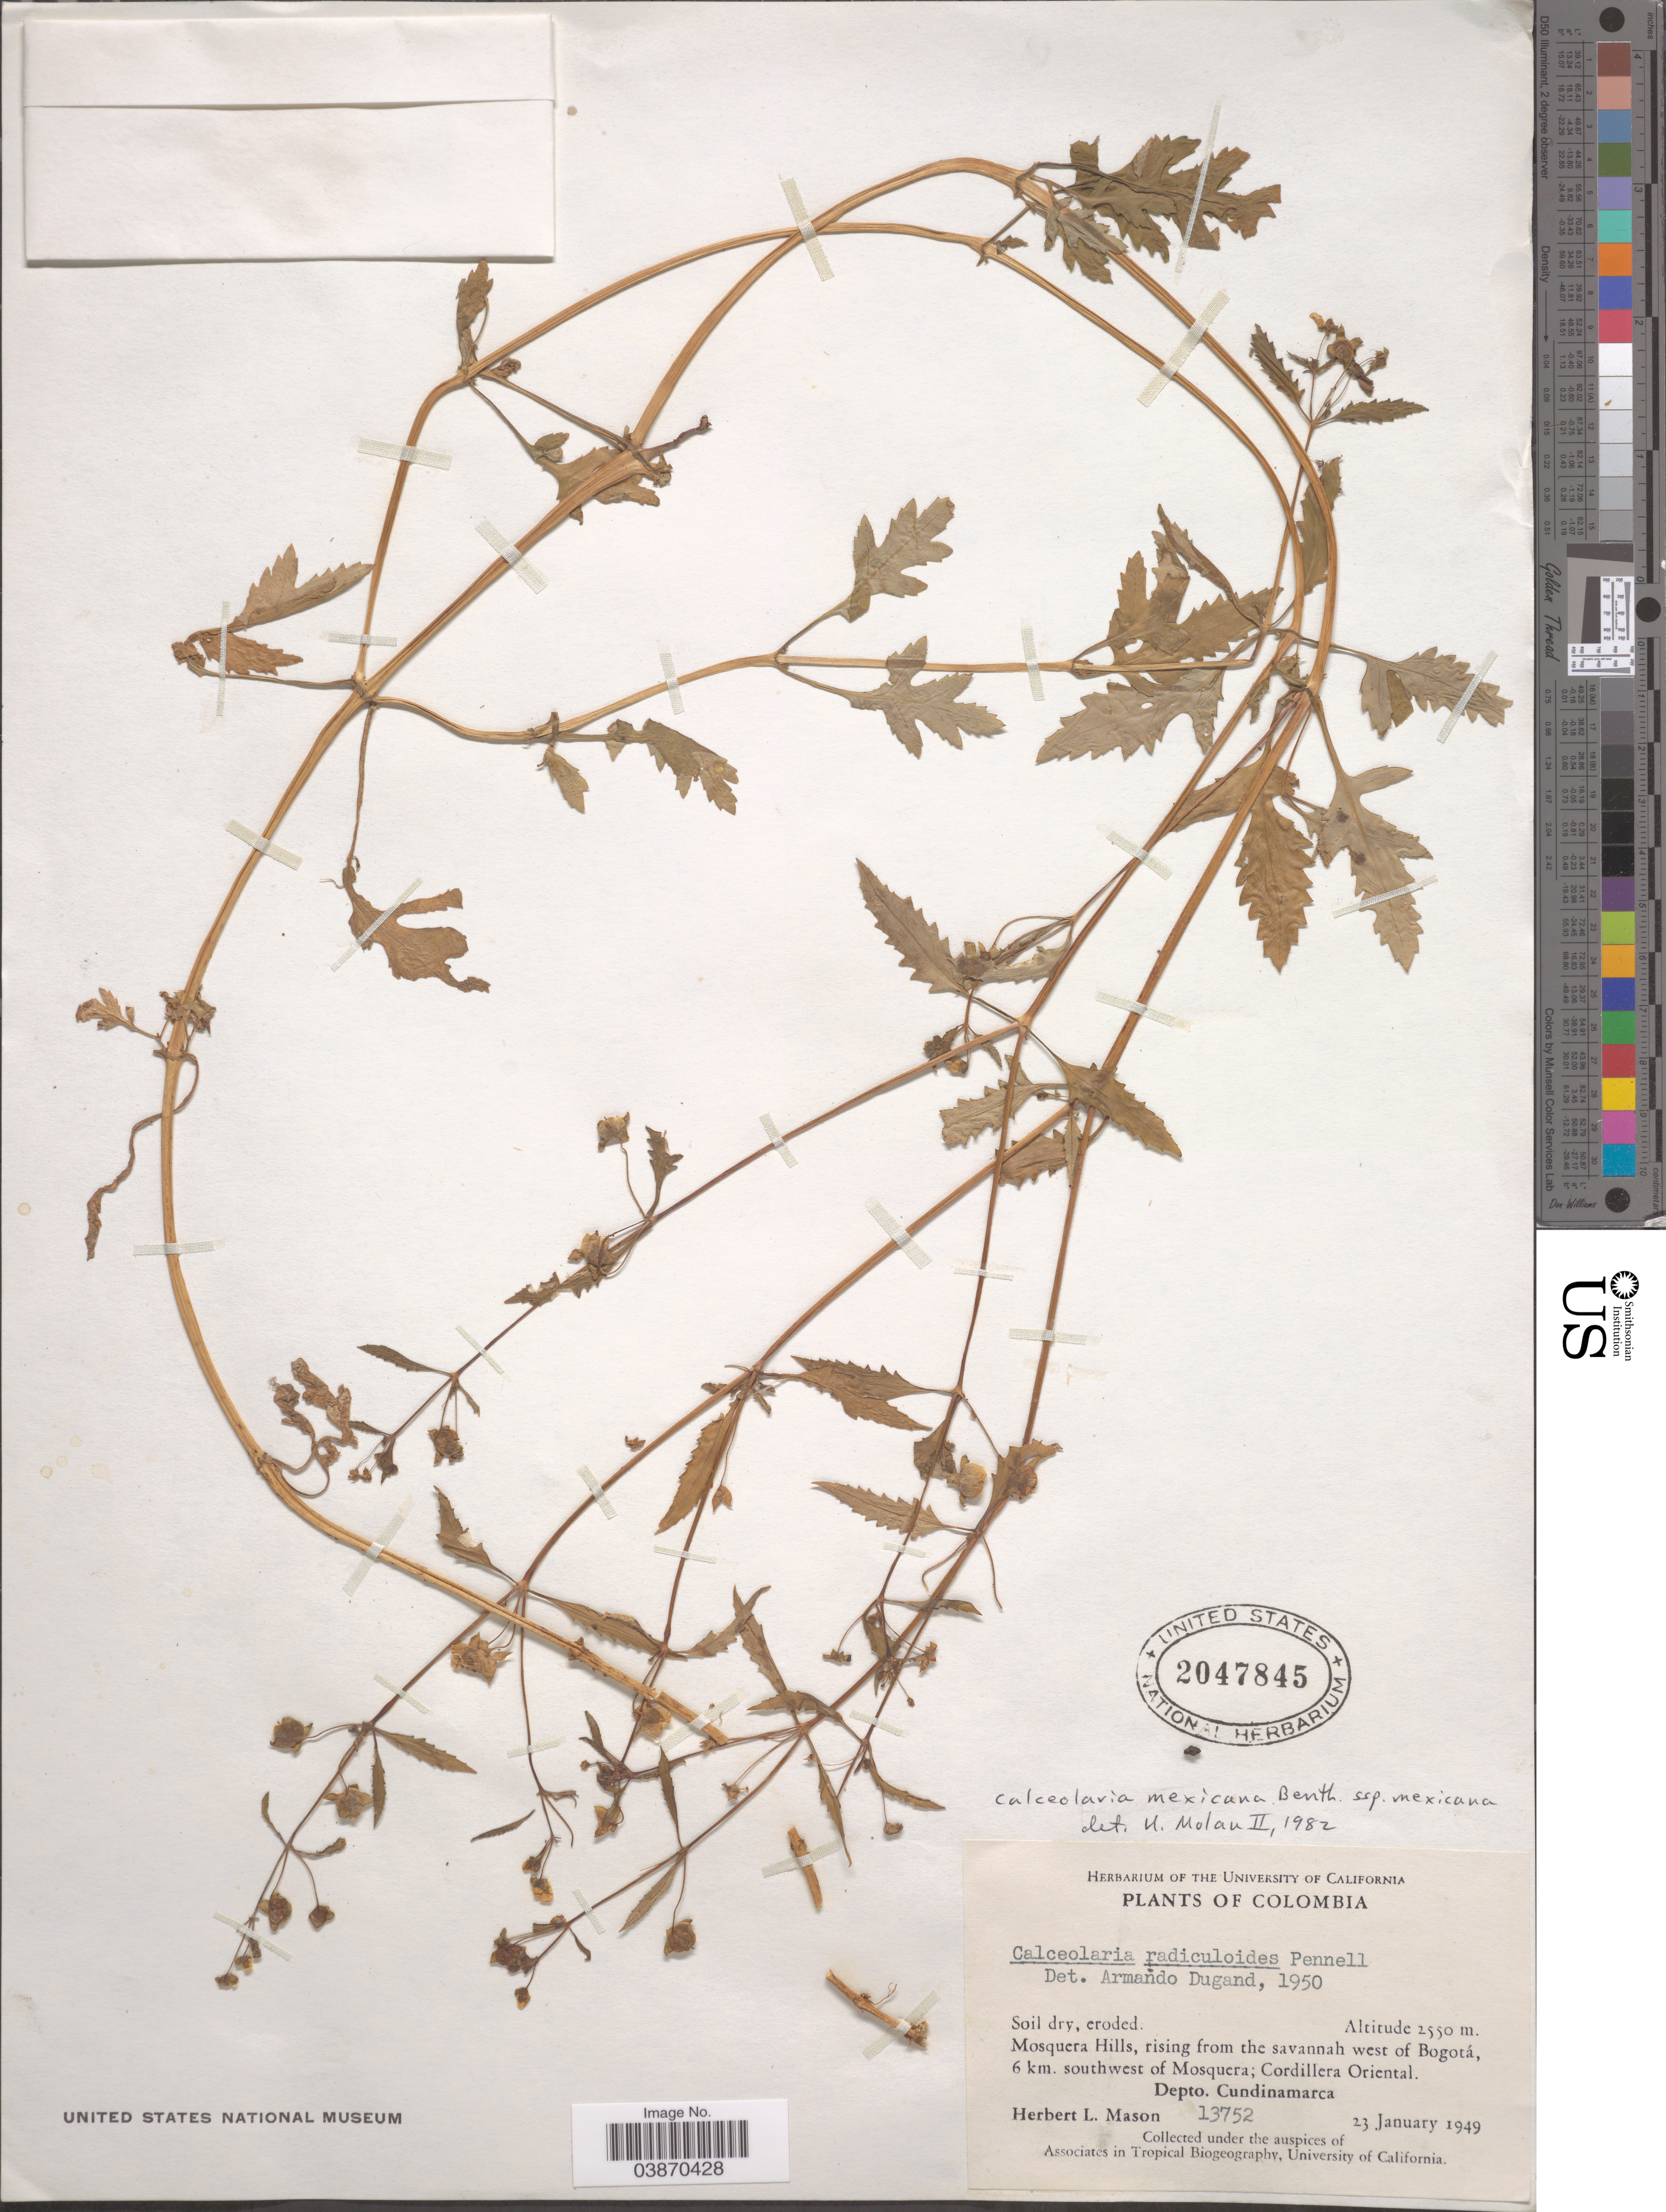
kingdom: Plantae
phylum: Tracheophyta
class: Magnoliopsida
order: Lamiales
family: Calceolariaceae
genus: Calceolaria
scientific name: Calceolaria mexicana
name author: Benth.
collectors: H. L. Mason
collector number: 13752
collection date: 1949-01-23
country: Colombia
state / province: Cundinamarca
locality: Mosquera Hills, rising from the savannah west of Bogotá, 6 km. southwest of Mosquera; Cordillera Oriental. Depto.Cundinamarca.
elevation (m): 2550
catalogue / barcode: US 2047845